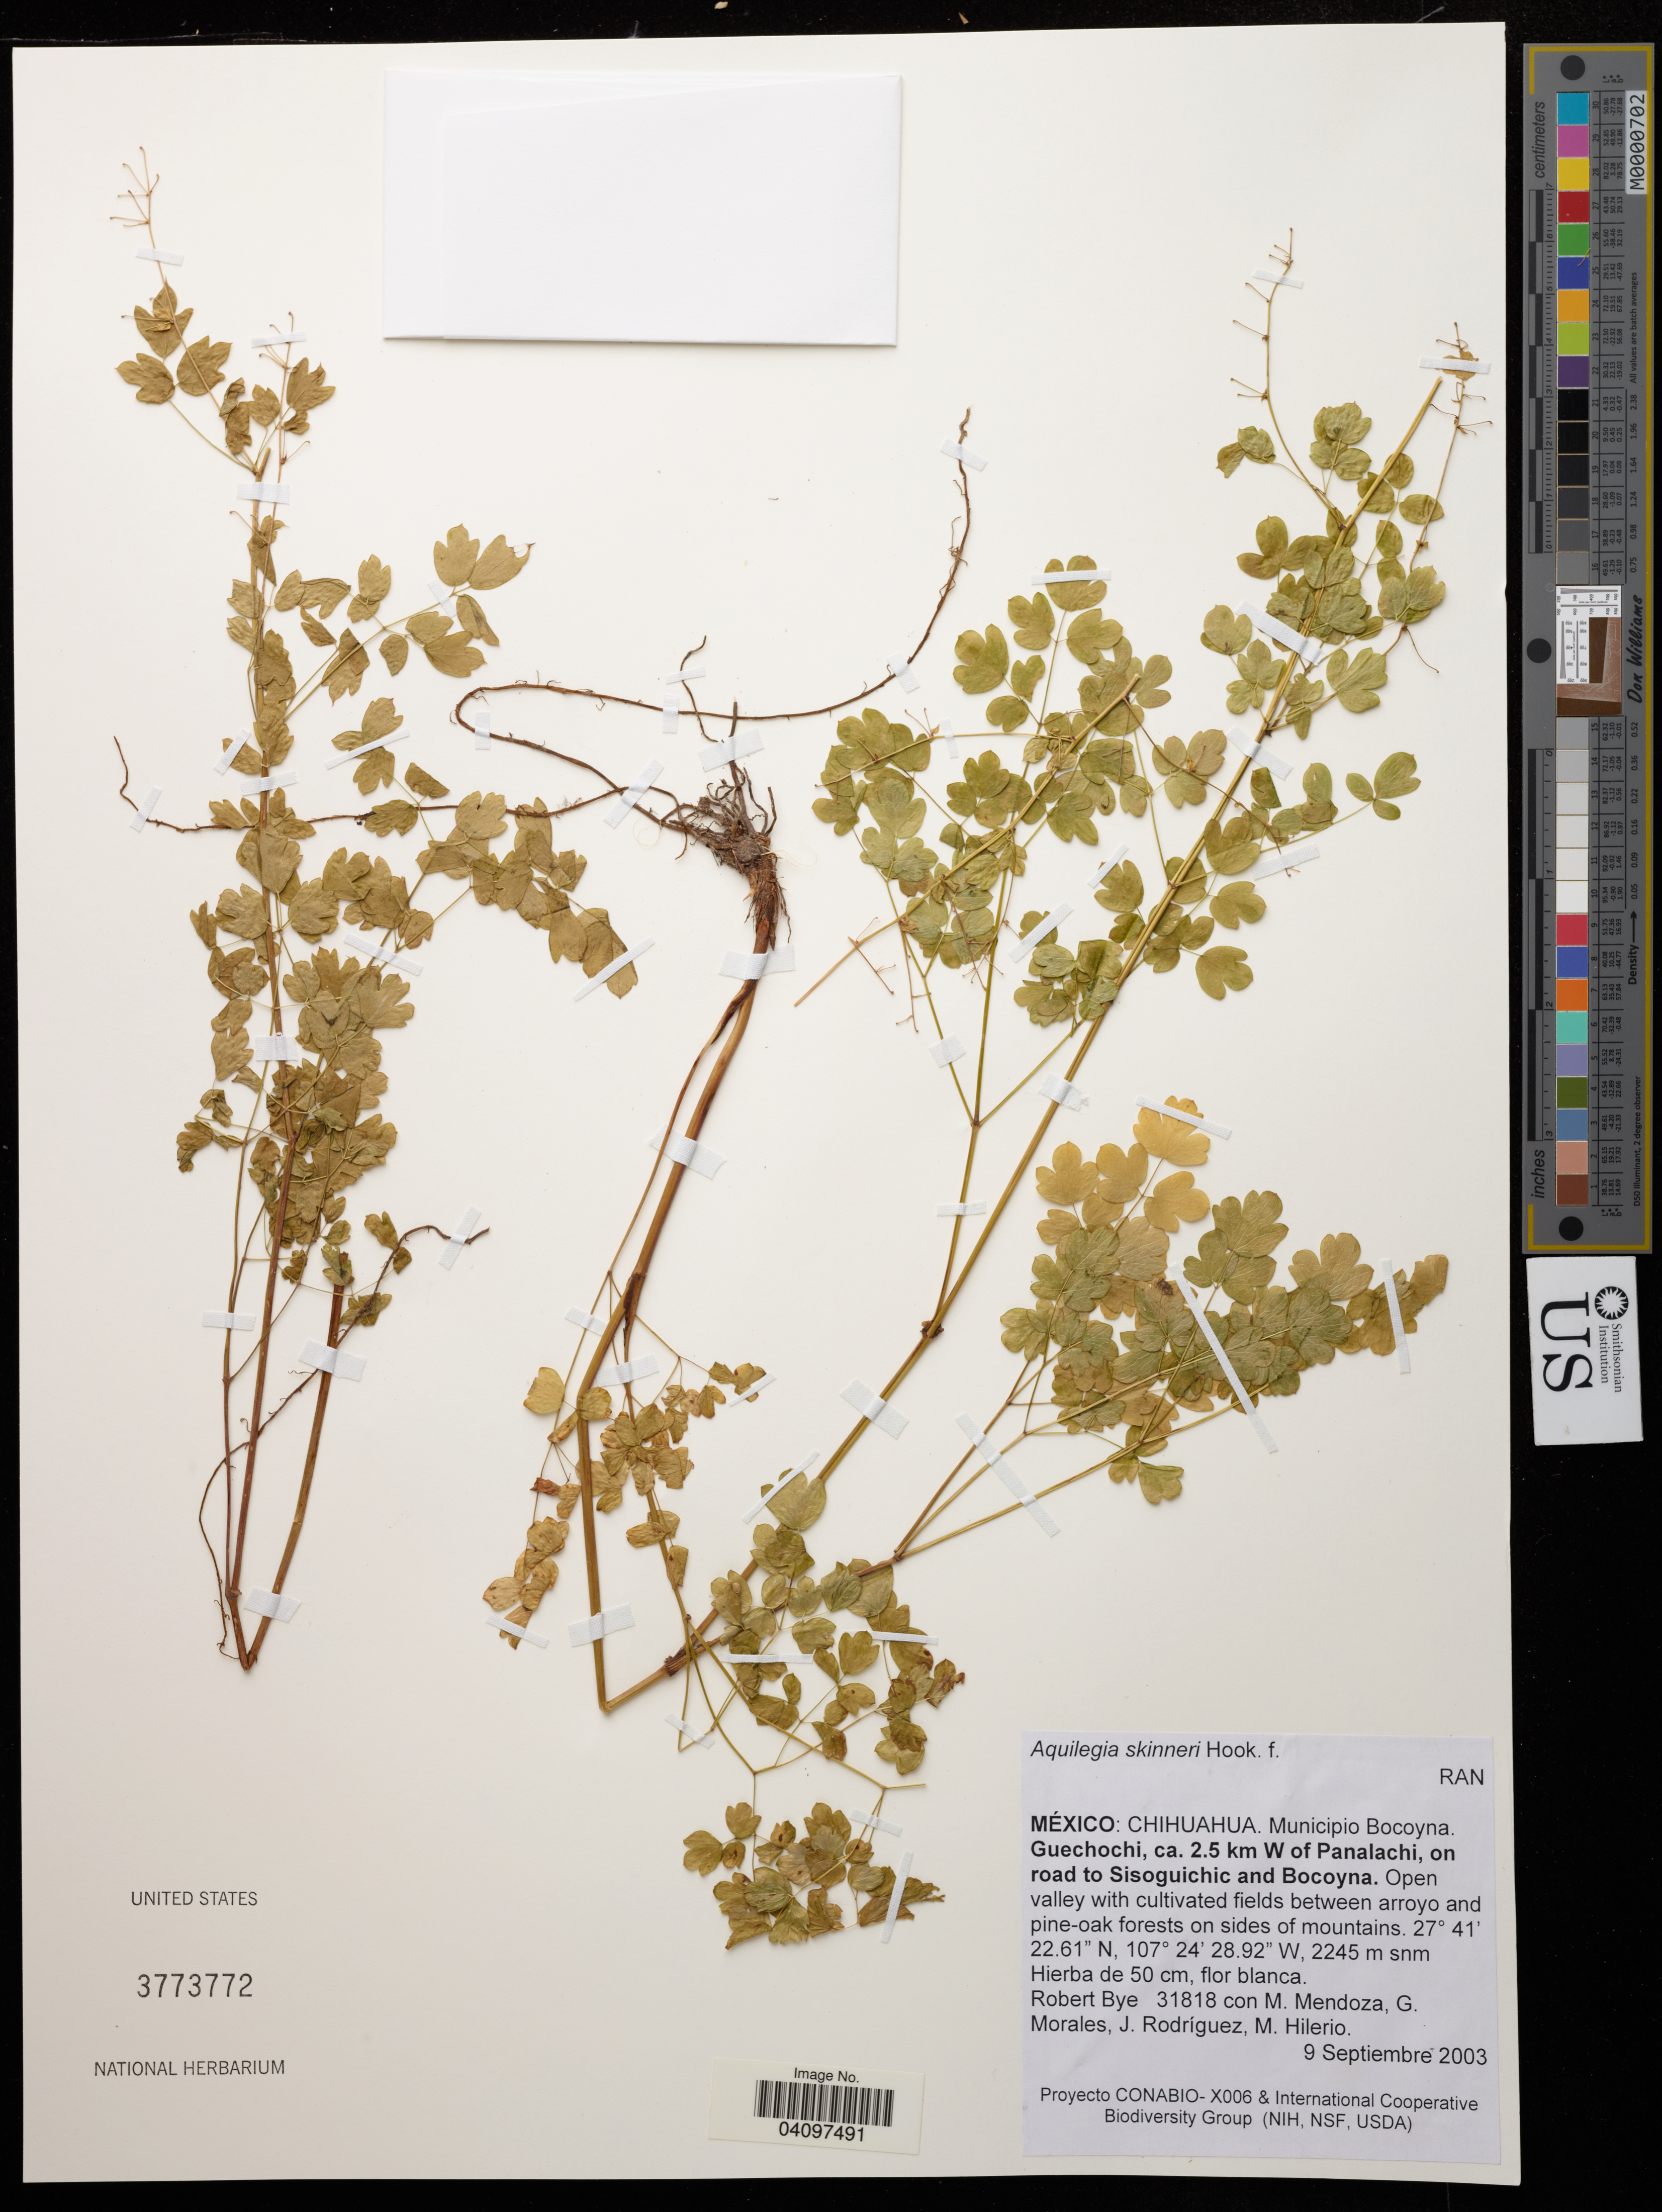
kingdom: Plantae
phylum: Tracheophyta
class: Magnoliopsida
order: Ranunculales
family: Ranunculaceae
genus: Aquilegia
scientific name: Aquilegia skinneri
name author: Hook. f.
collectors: R. Bye, M. Mendoza Garcia, Morales & J. Rodríguez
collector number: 31818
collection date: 2003-09-09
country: Mexico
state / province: Chihuahua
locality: Municipio Bocoyna. Guechochi, ca. 2.5 km W of Panalachi, on road to Sisoguichic and Bocoyna.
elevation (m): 2245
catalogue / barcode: US 3773772